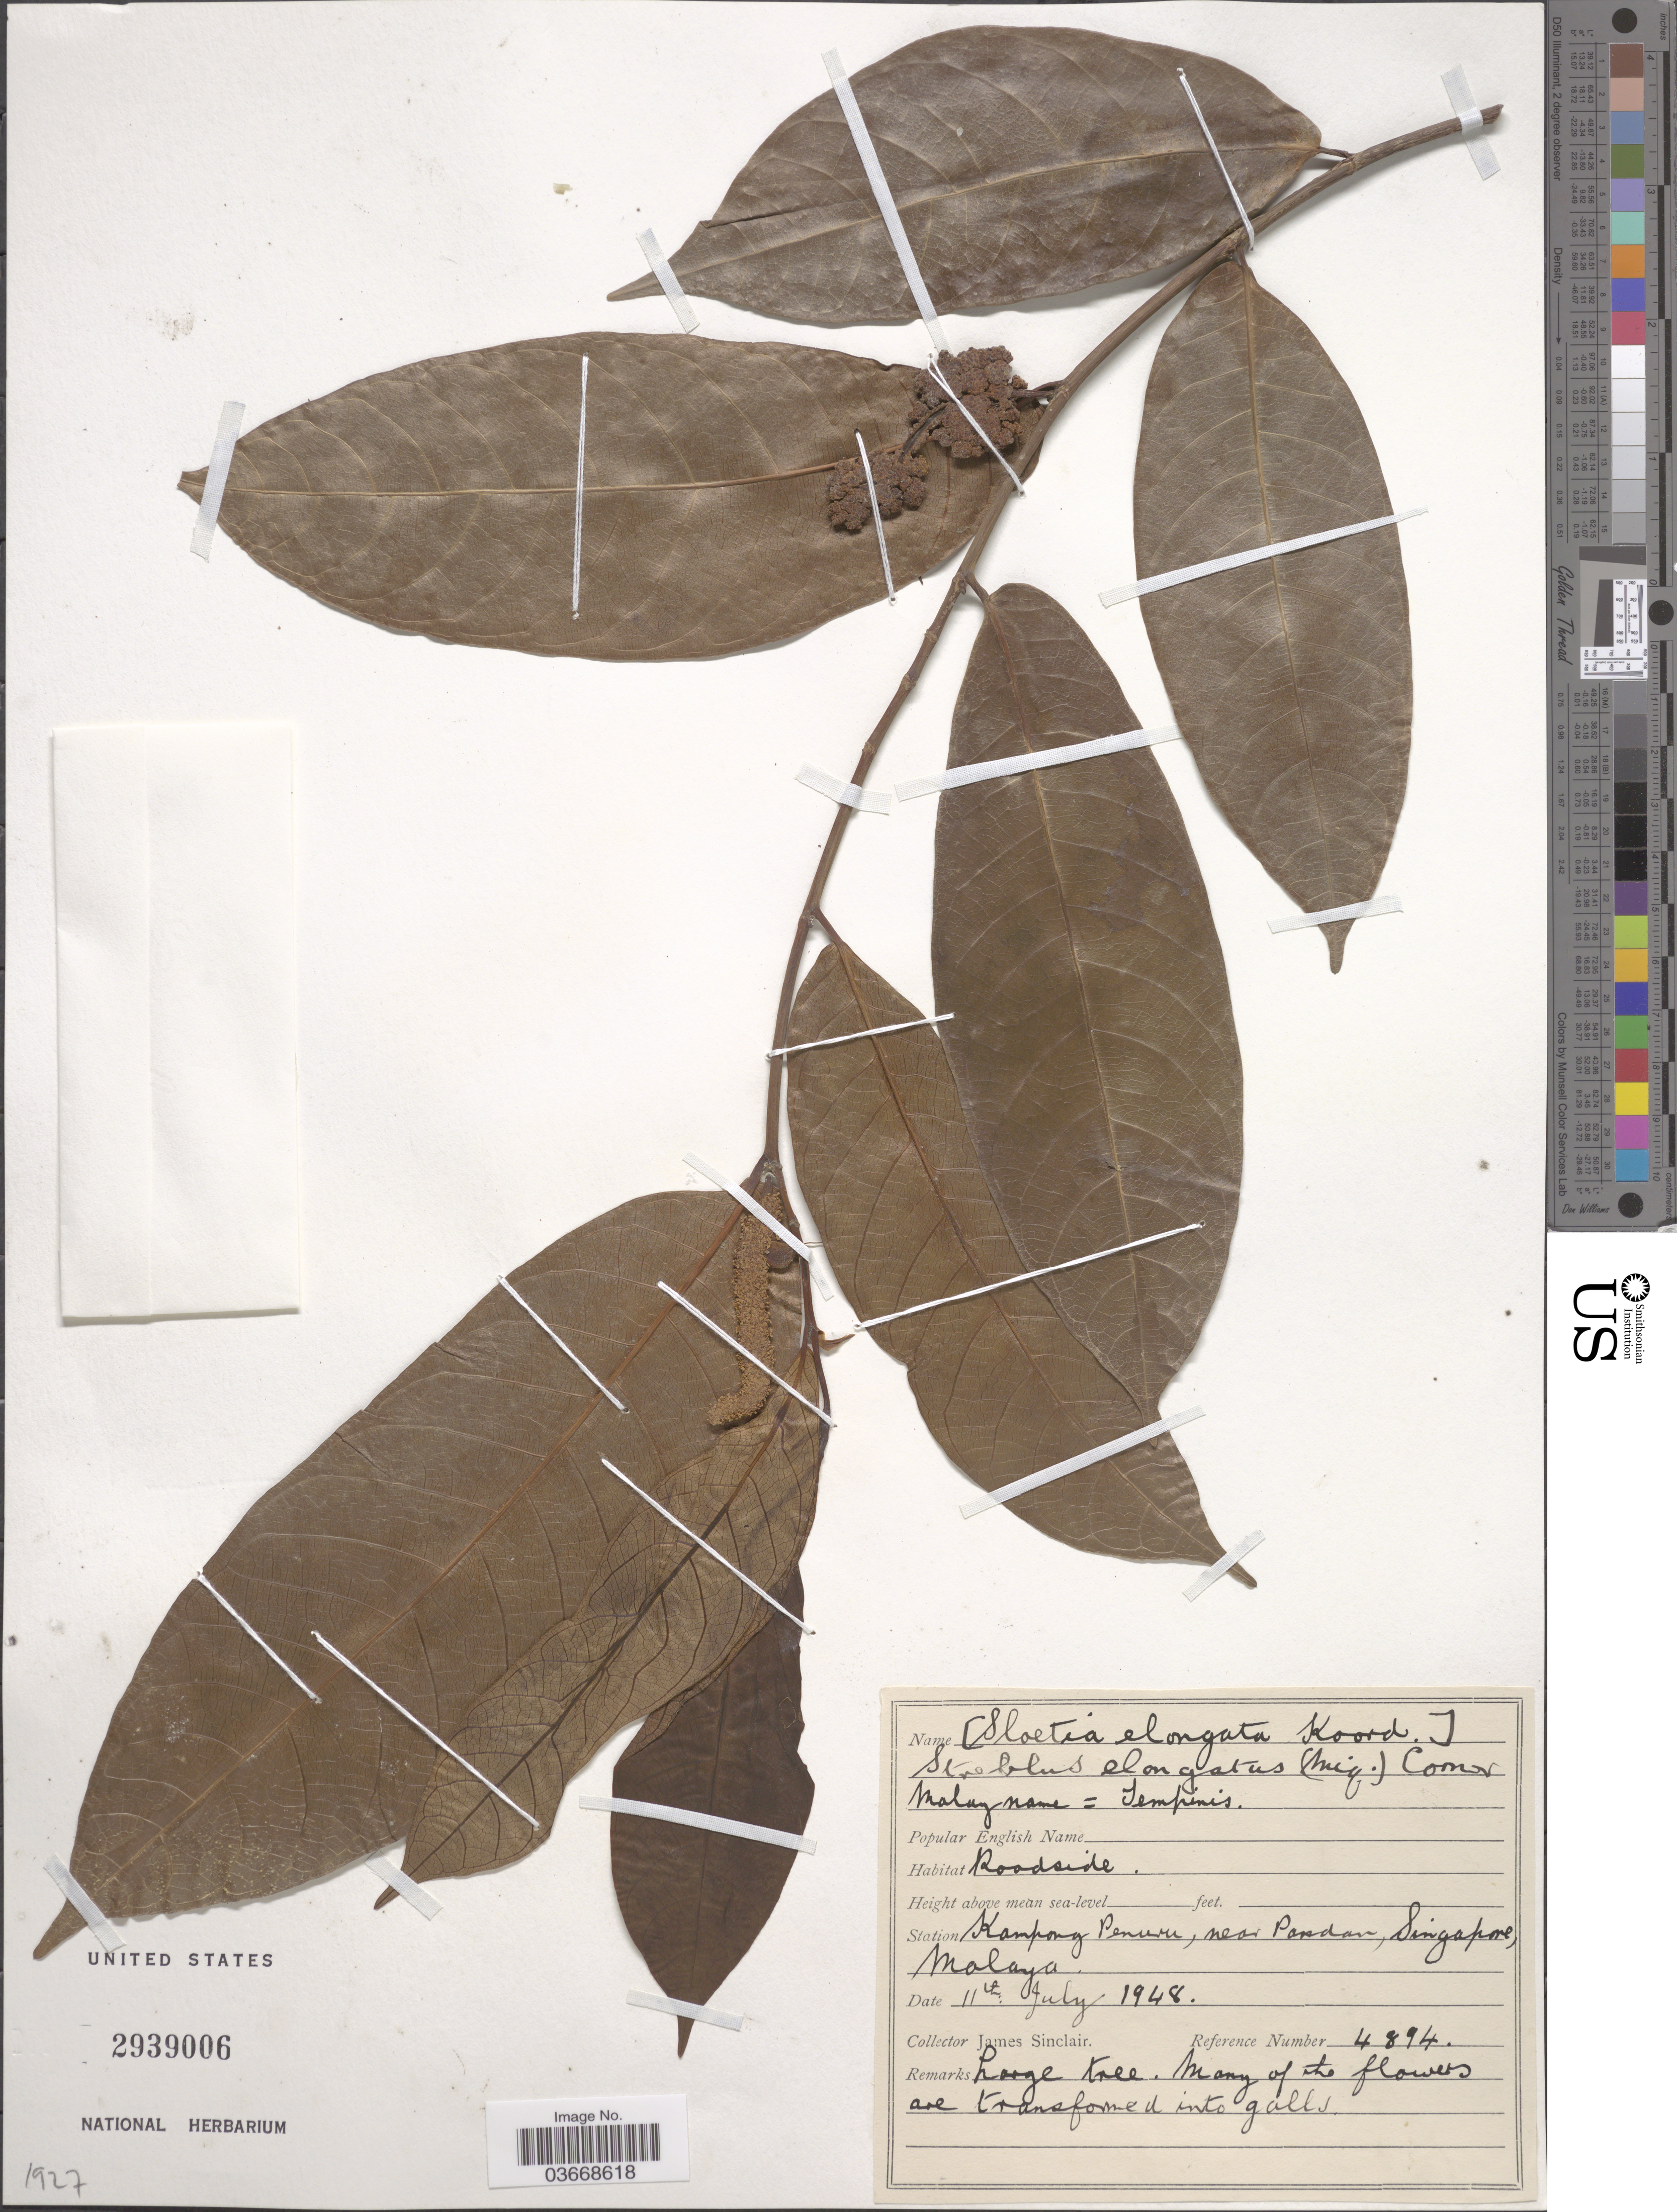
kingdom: Plantae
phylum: Tracheophyta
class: Magnoliopsida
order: Rosales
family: Moraceae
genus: Sloetia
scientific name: Sloetia elongata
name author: (Miq.) Koord.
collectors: J. Sinclair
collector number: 4894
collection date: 1948-07-11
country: Singapore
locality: Station Kampong Penure*, near Pandan, Malaya.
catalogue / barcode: US 2939006